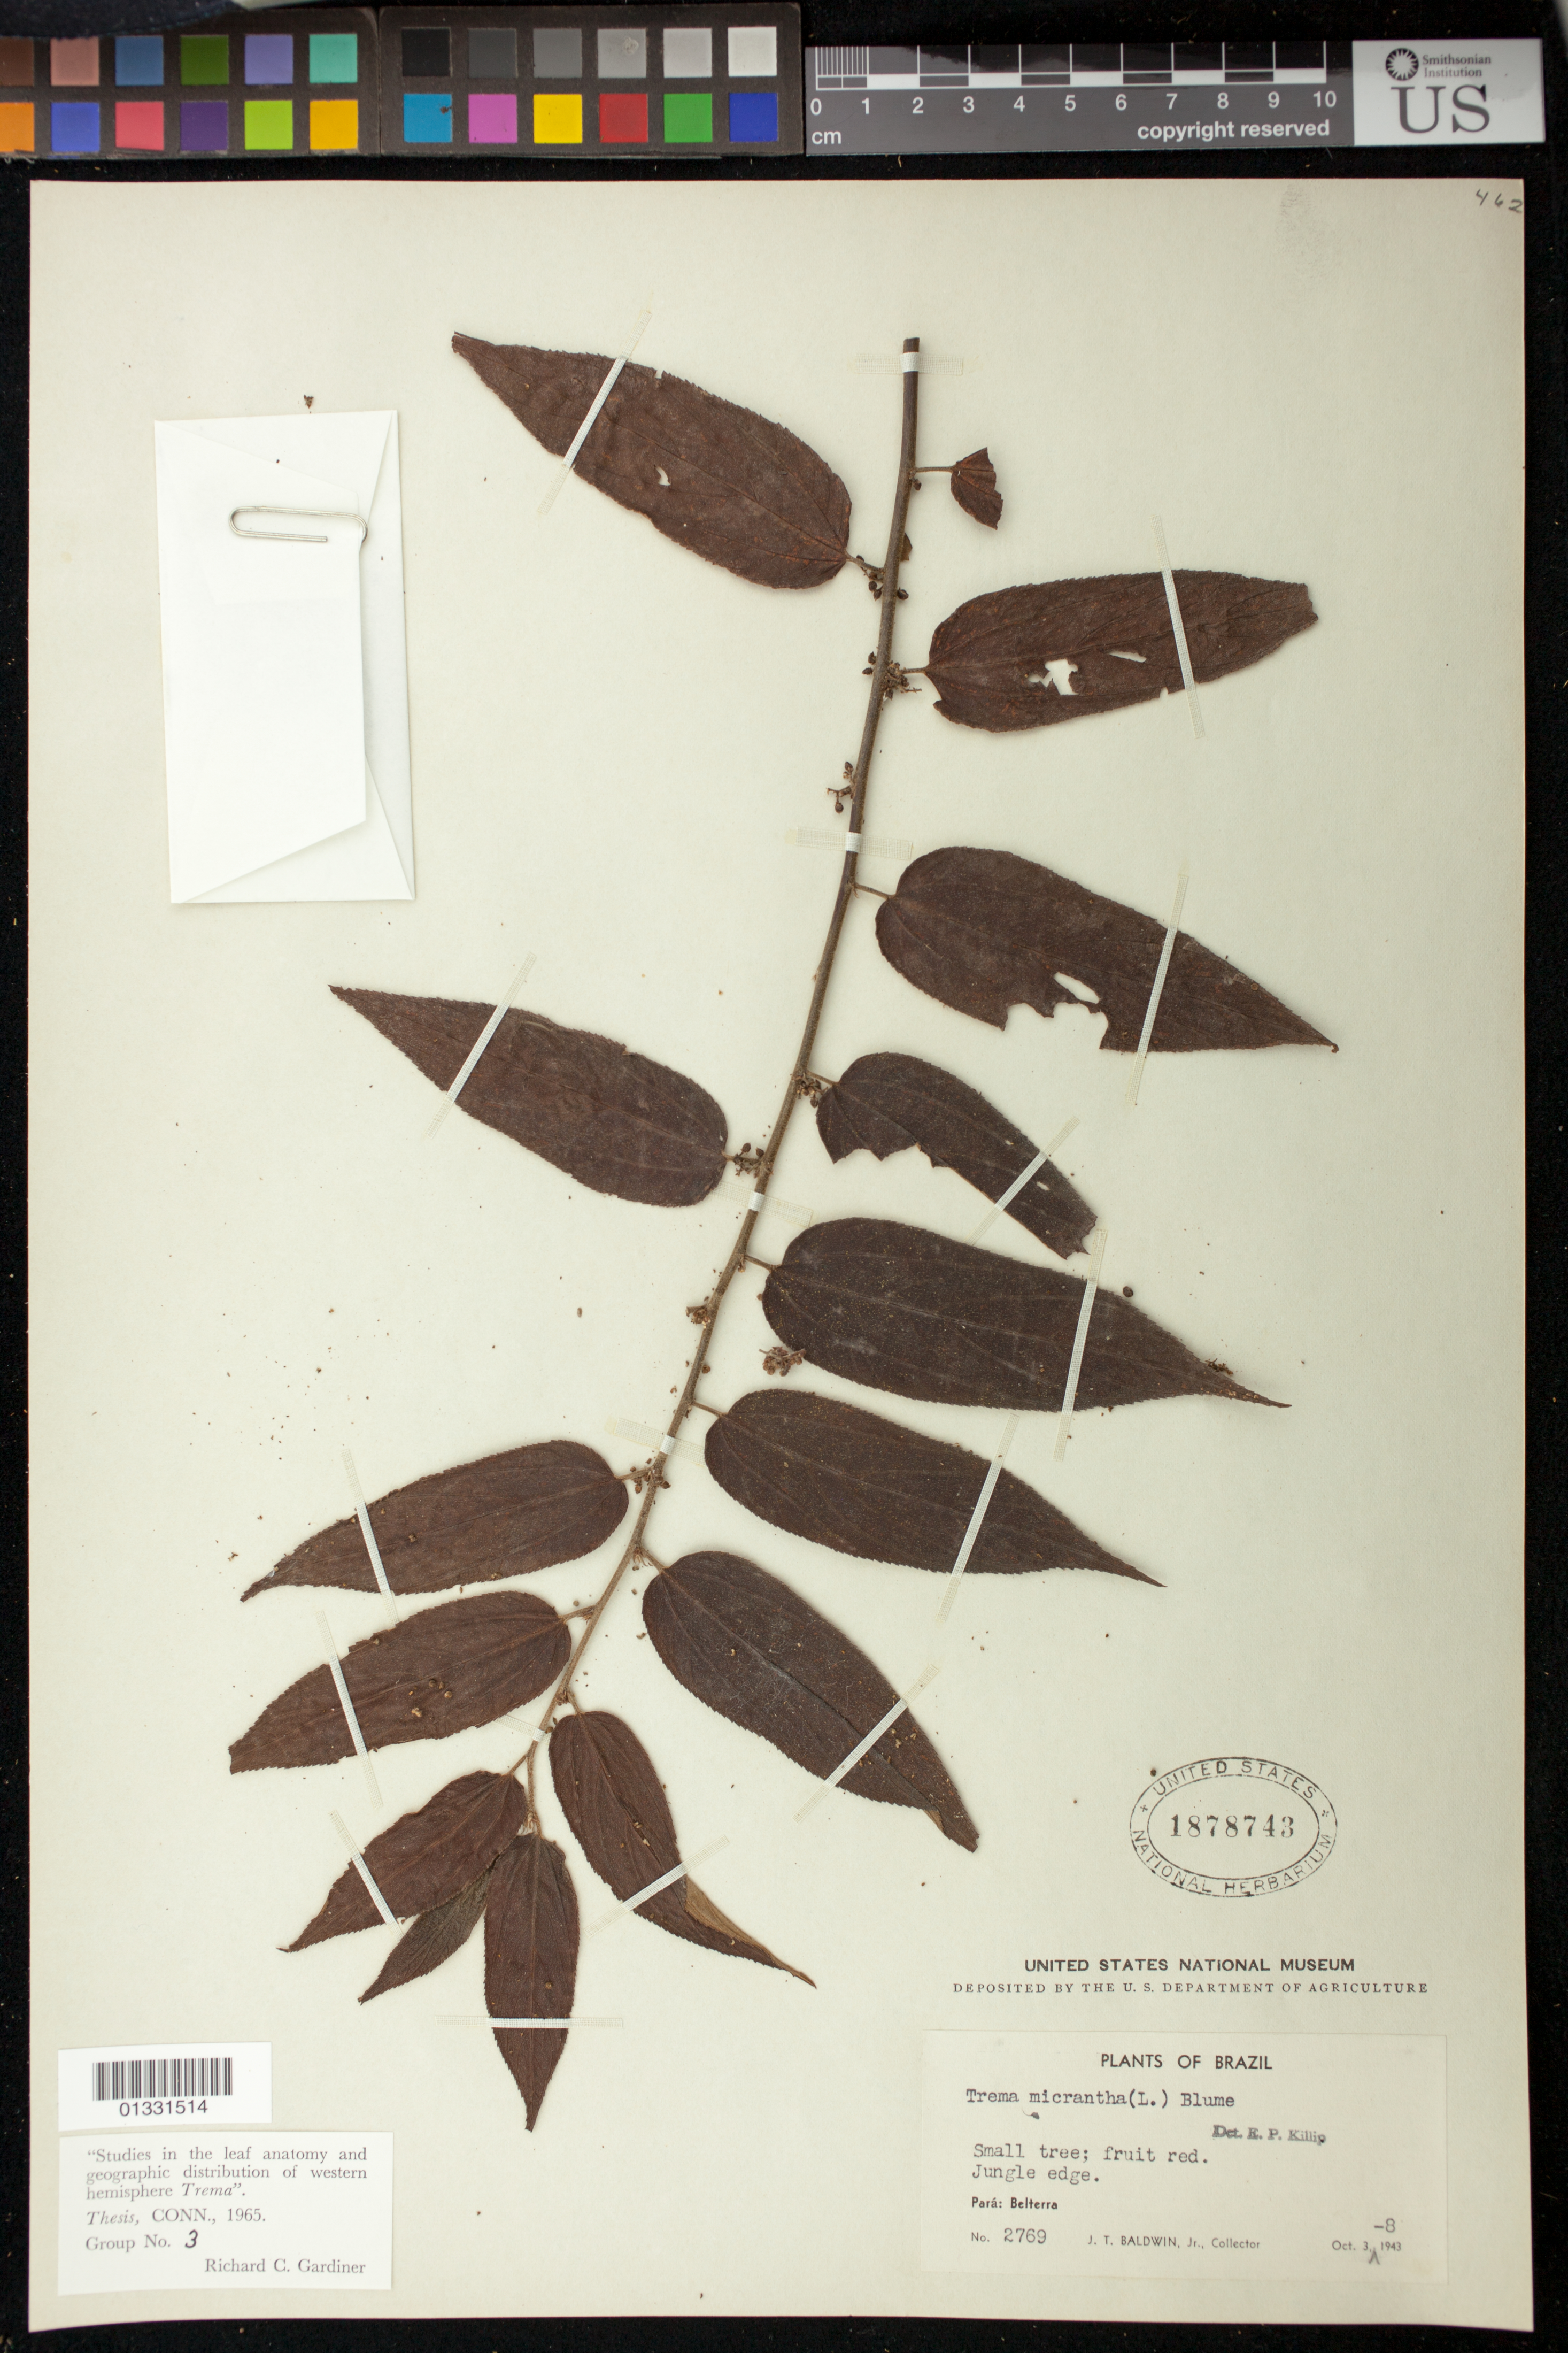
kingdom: Plantae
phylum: Tracheophyta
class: Magnoliopsida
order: Rosales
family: Cannabaceae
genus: Trema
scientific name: Trema micranthum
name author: (L.) Blume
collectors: J. T. Baldwin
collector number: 2769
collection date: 1943-10-03/1943-10-08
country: Brazil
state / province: Pará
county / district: Belterra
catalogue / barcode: US 1878743